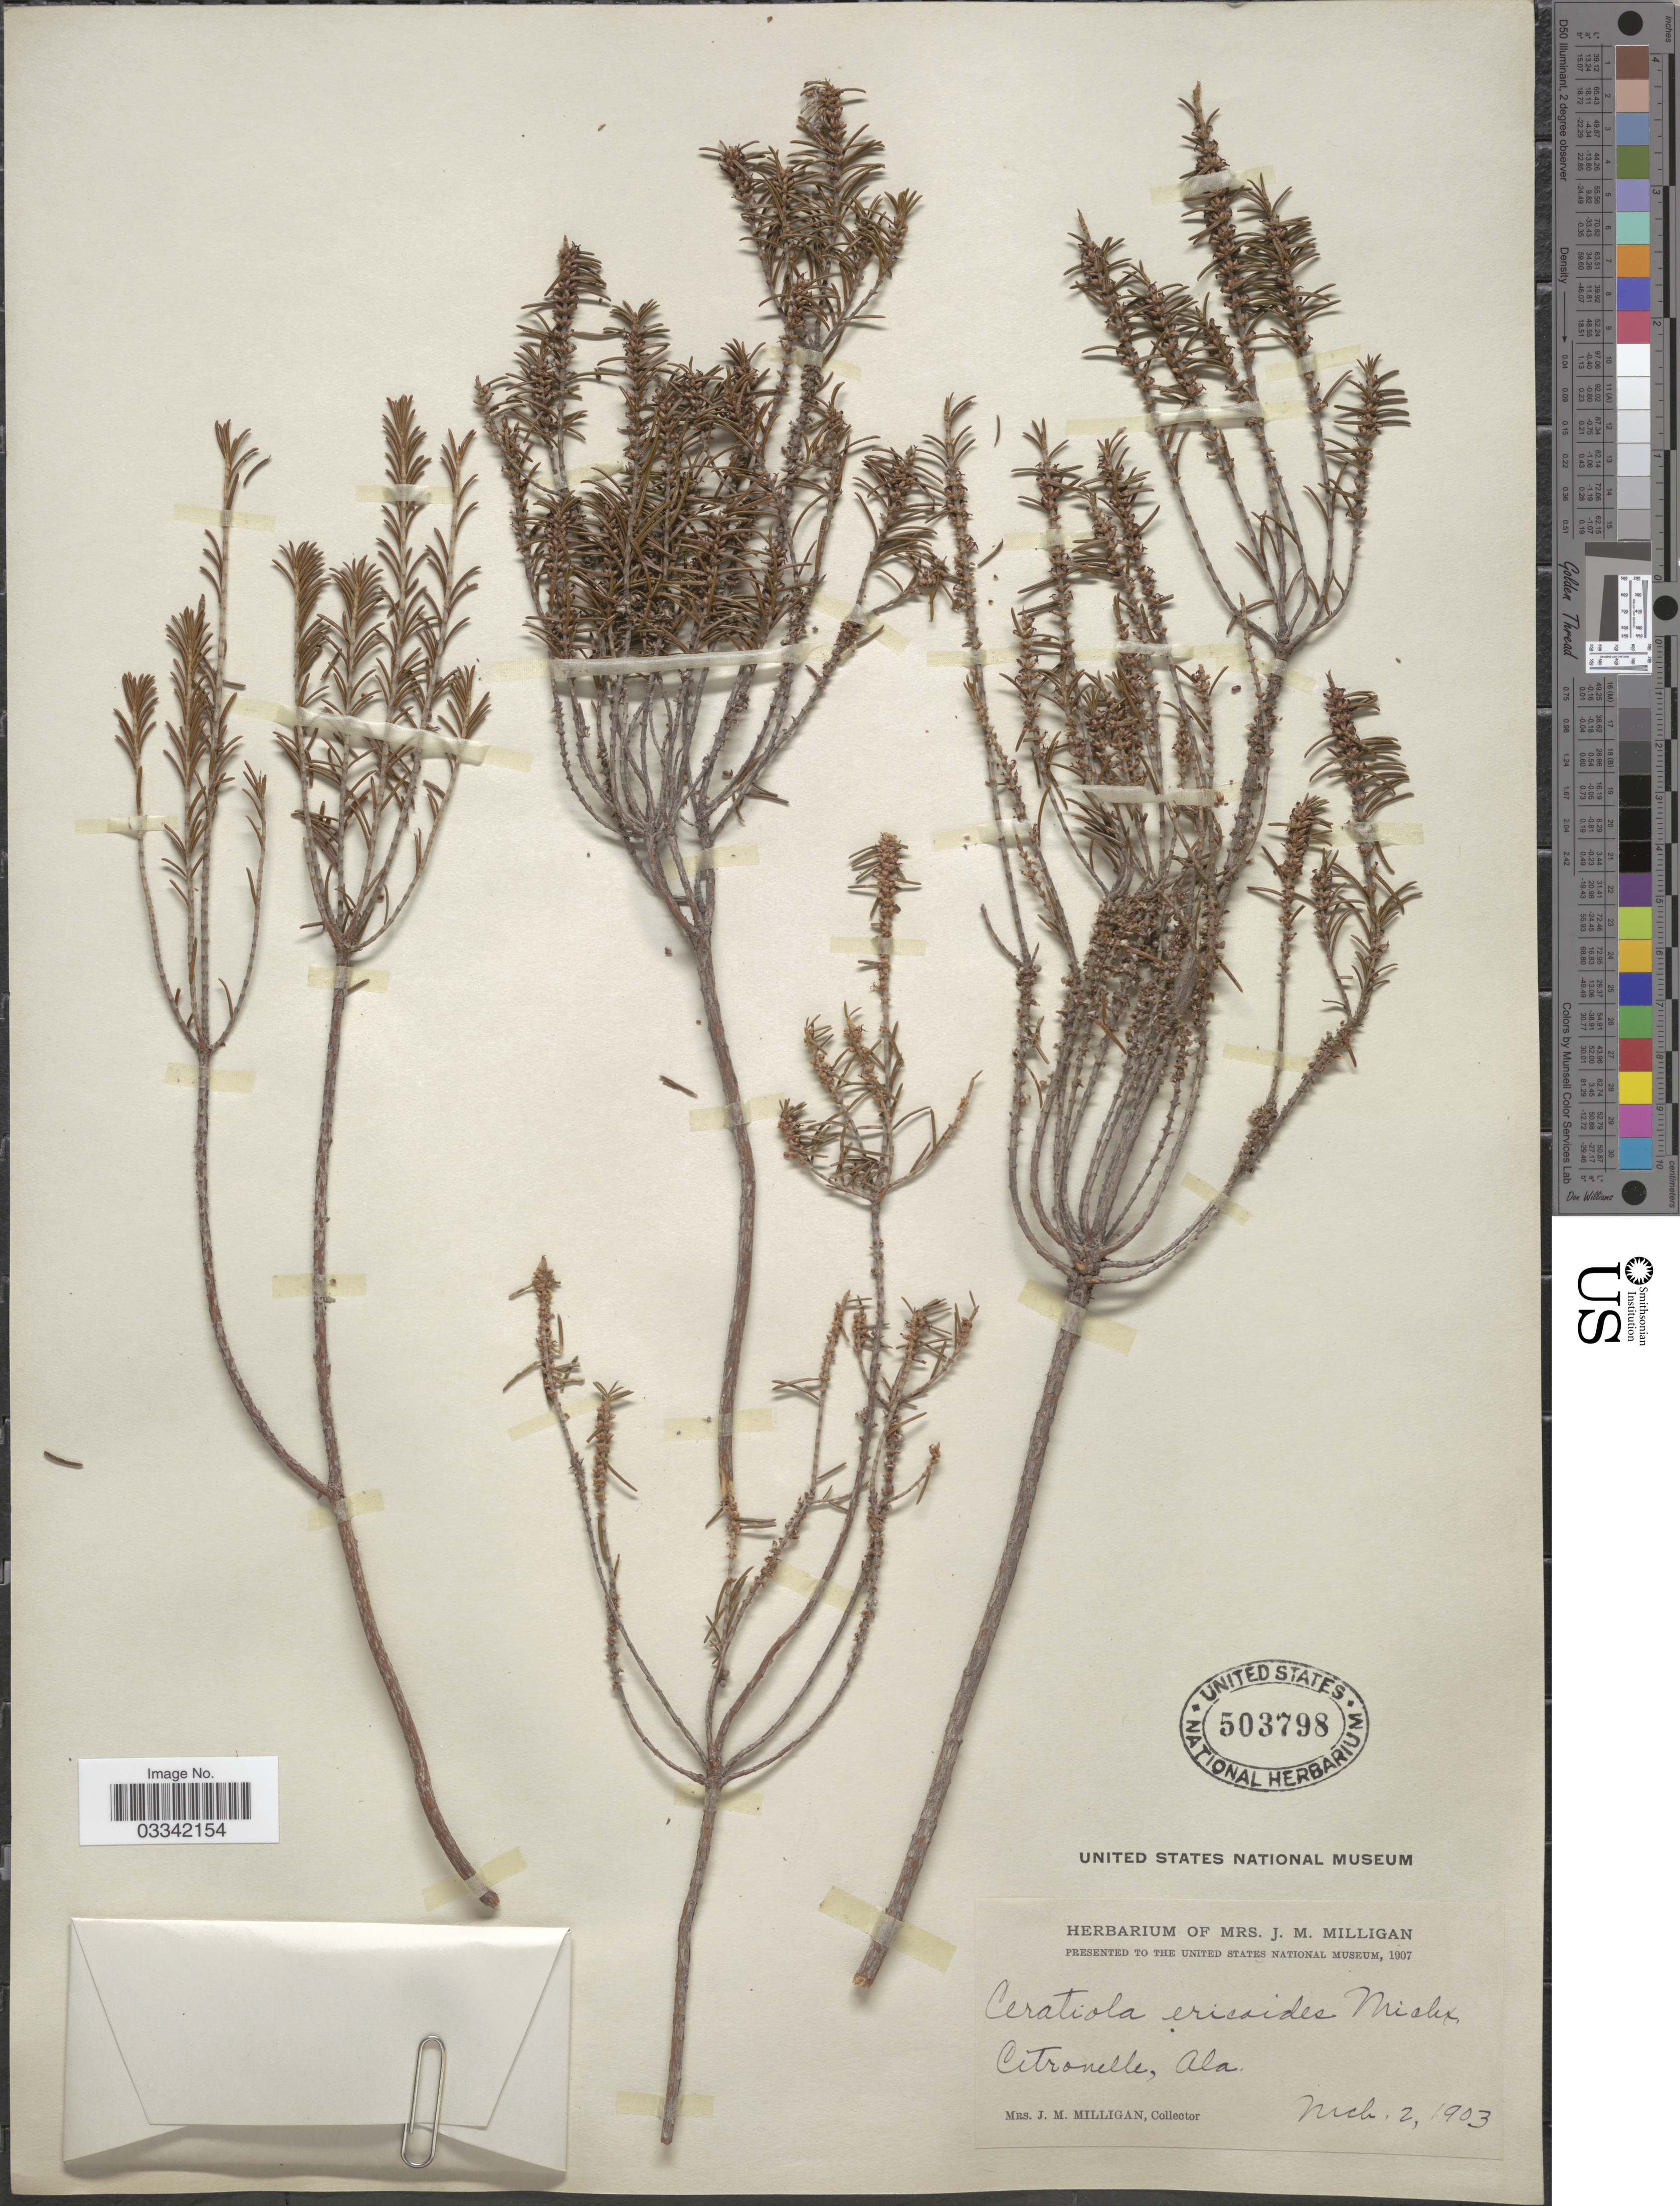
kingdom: Plantae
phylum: Tracheophyta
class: Magnoliopsida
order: Ericales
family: Ericaceae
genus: Ceratiola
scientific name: Ceratiola ericoides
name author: Michx.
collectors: J. Milligan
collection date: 1903-03-02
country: United States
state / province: Alabama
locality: Citronelle.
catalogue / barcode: US 503798